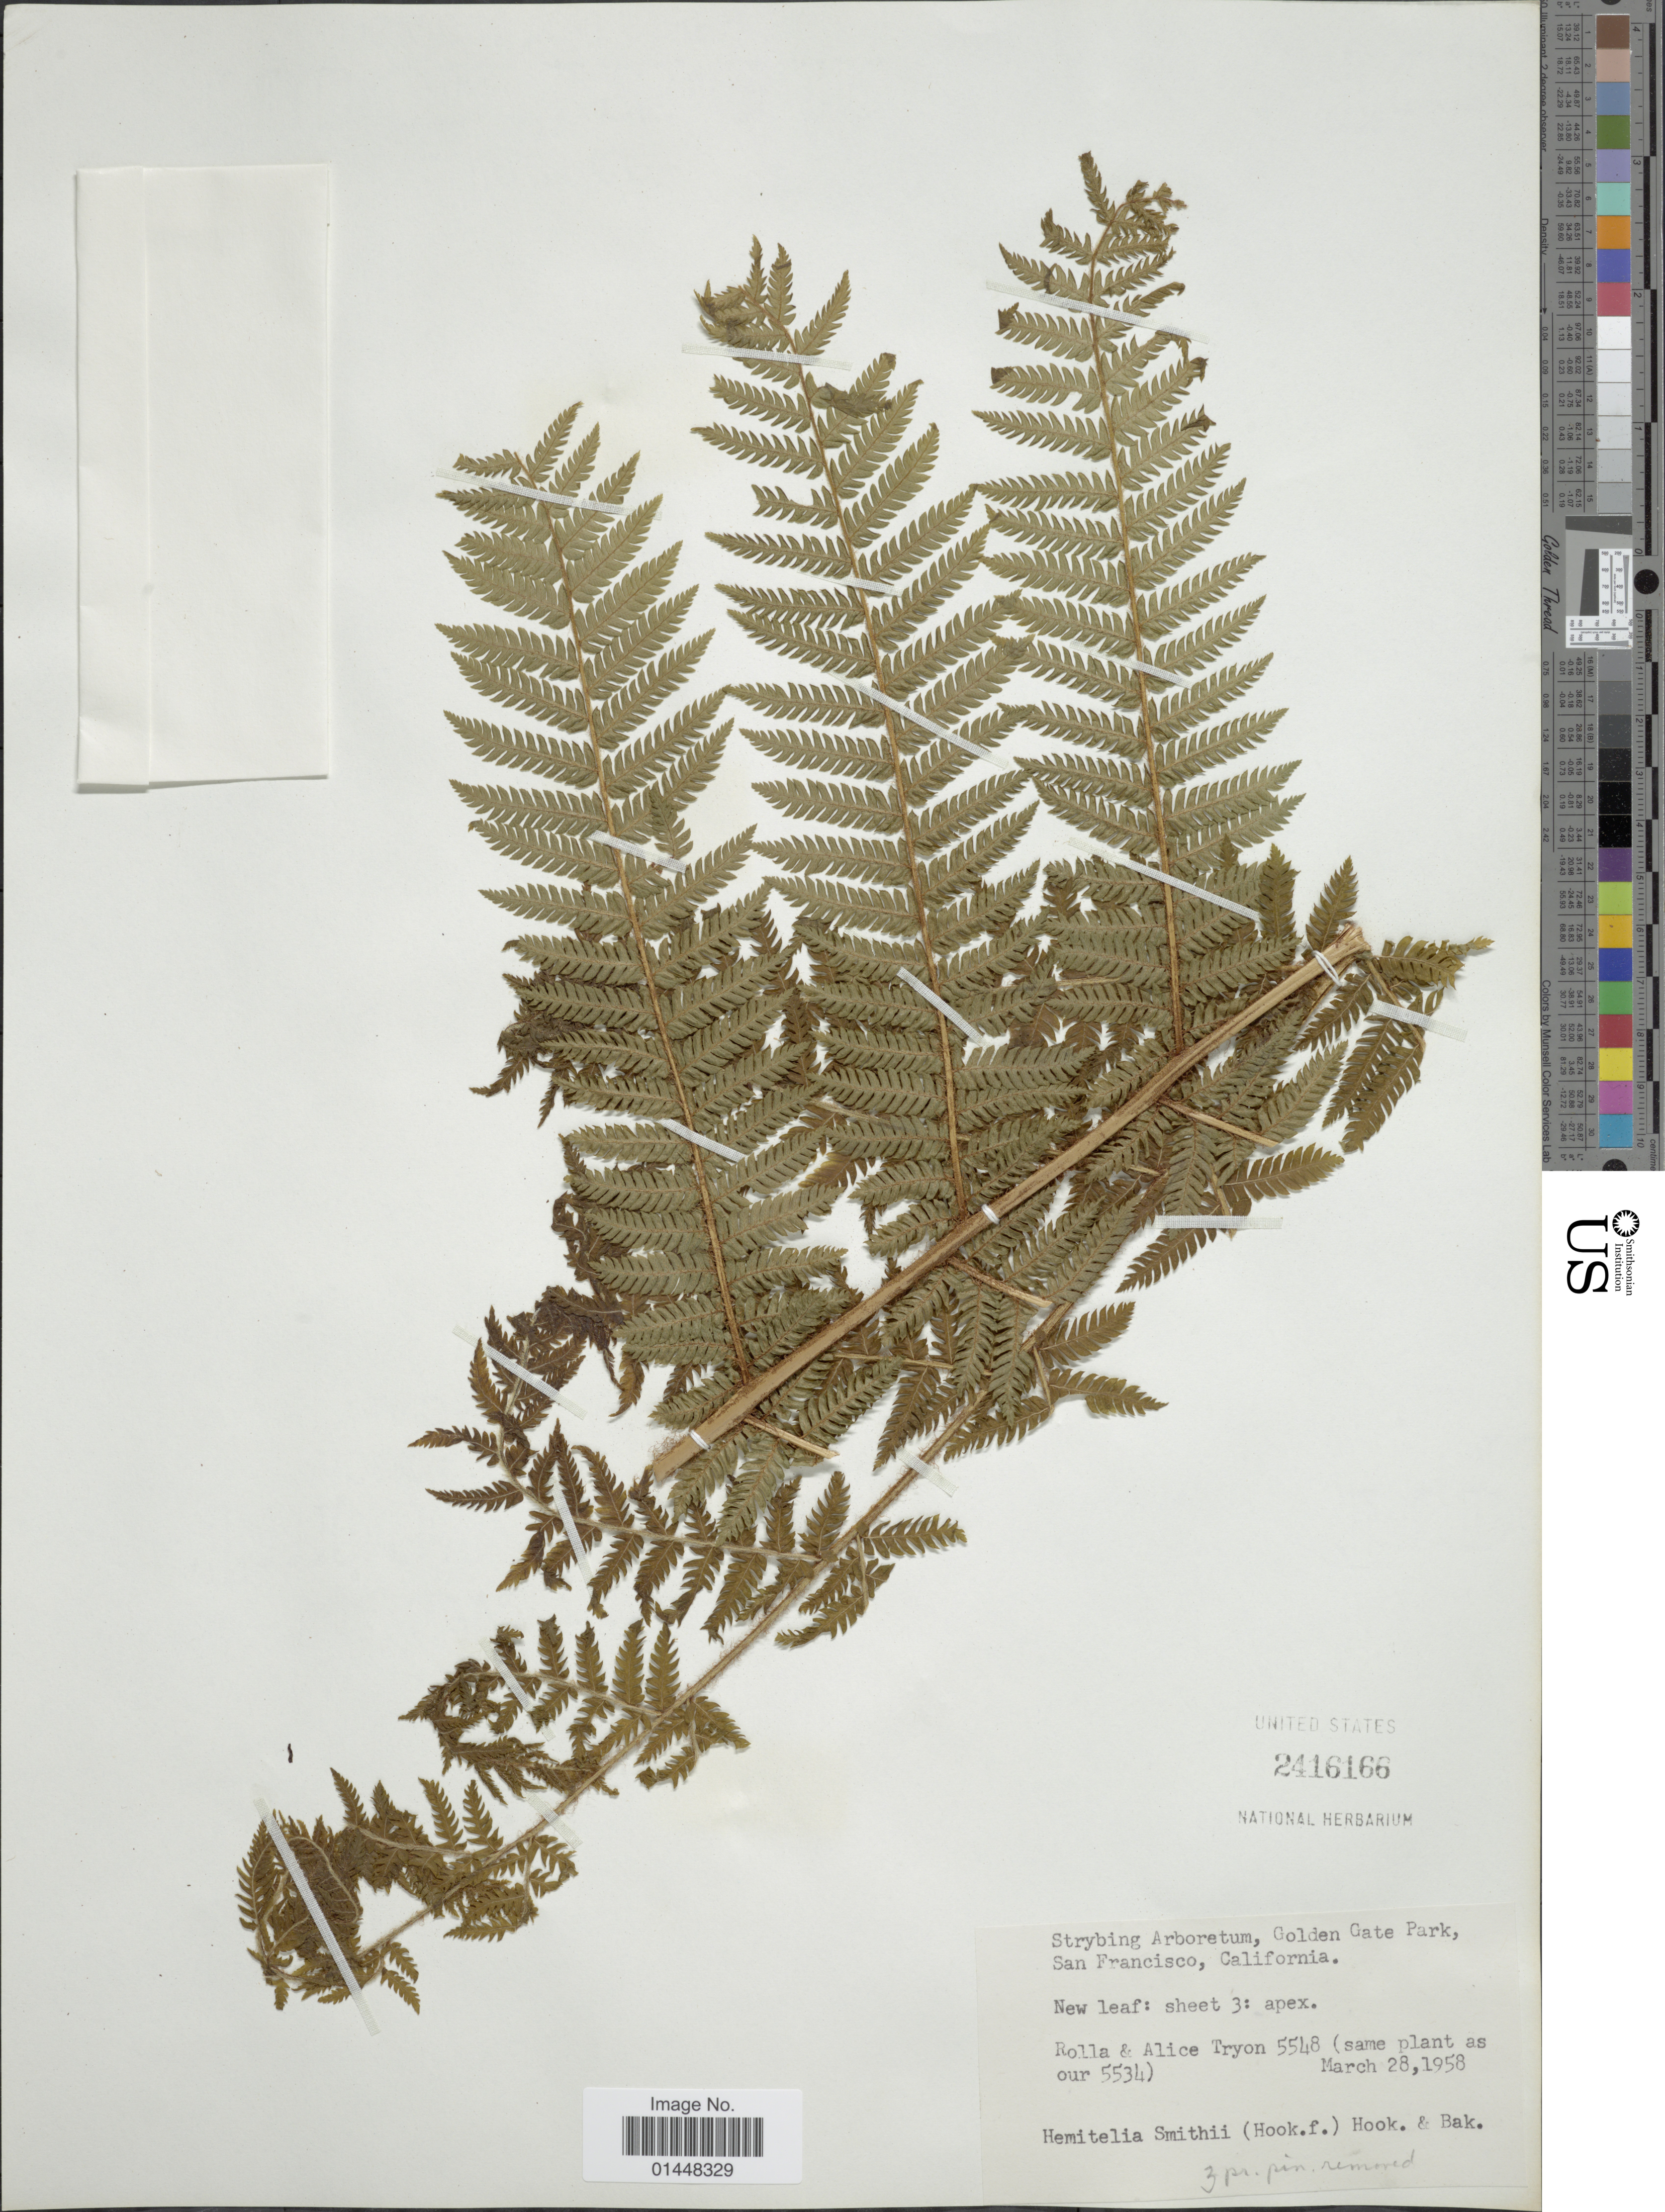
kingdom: Plantae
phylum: Tracheophyta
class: Polypodiopsida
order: Cyatheales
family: Cyatheaceae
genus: Cyathea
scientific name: Cyathea smithii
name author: Hook. f.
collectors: R. M. Tryon & A. F. Tryon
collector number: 5548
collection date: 1958-03-28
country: United States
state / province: California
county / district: San Francisco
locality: Strybing Arboretum, Golden Gate Park, San Francisco.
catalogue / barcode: US 2416166